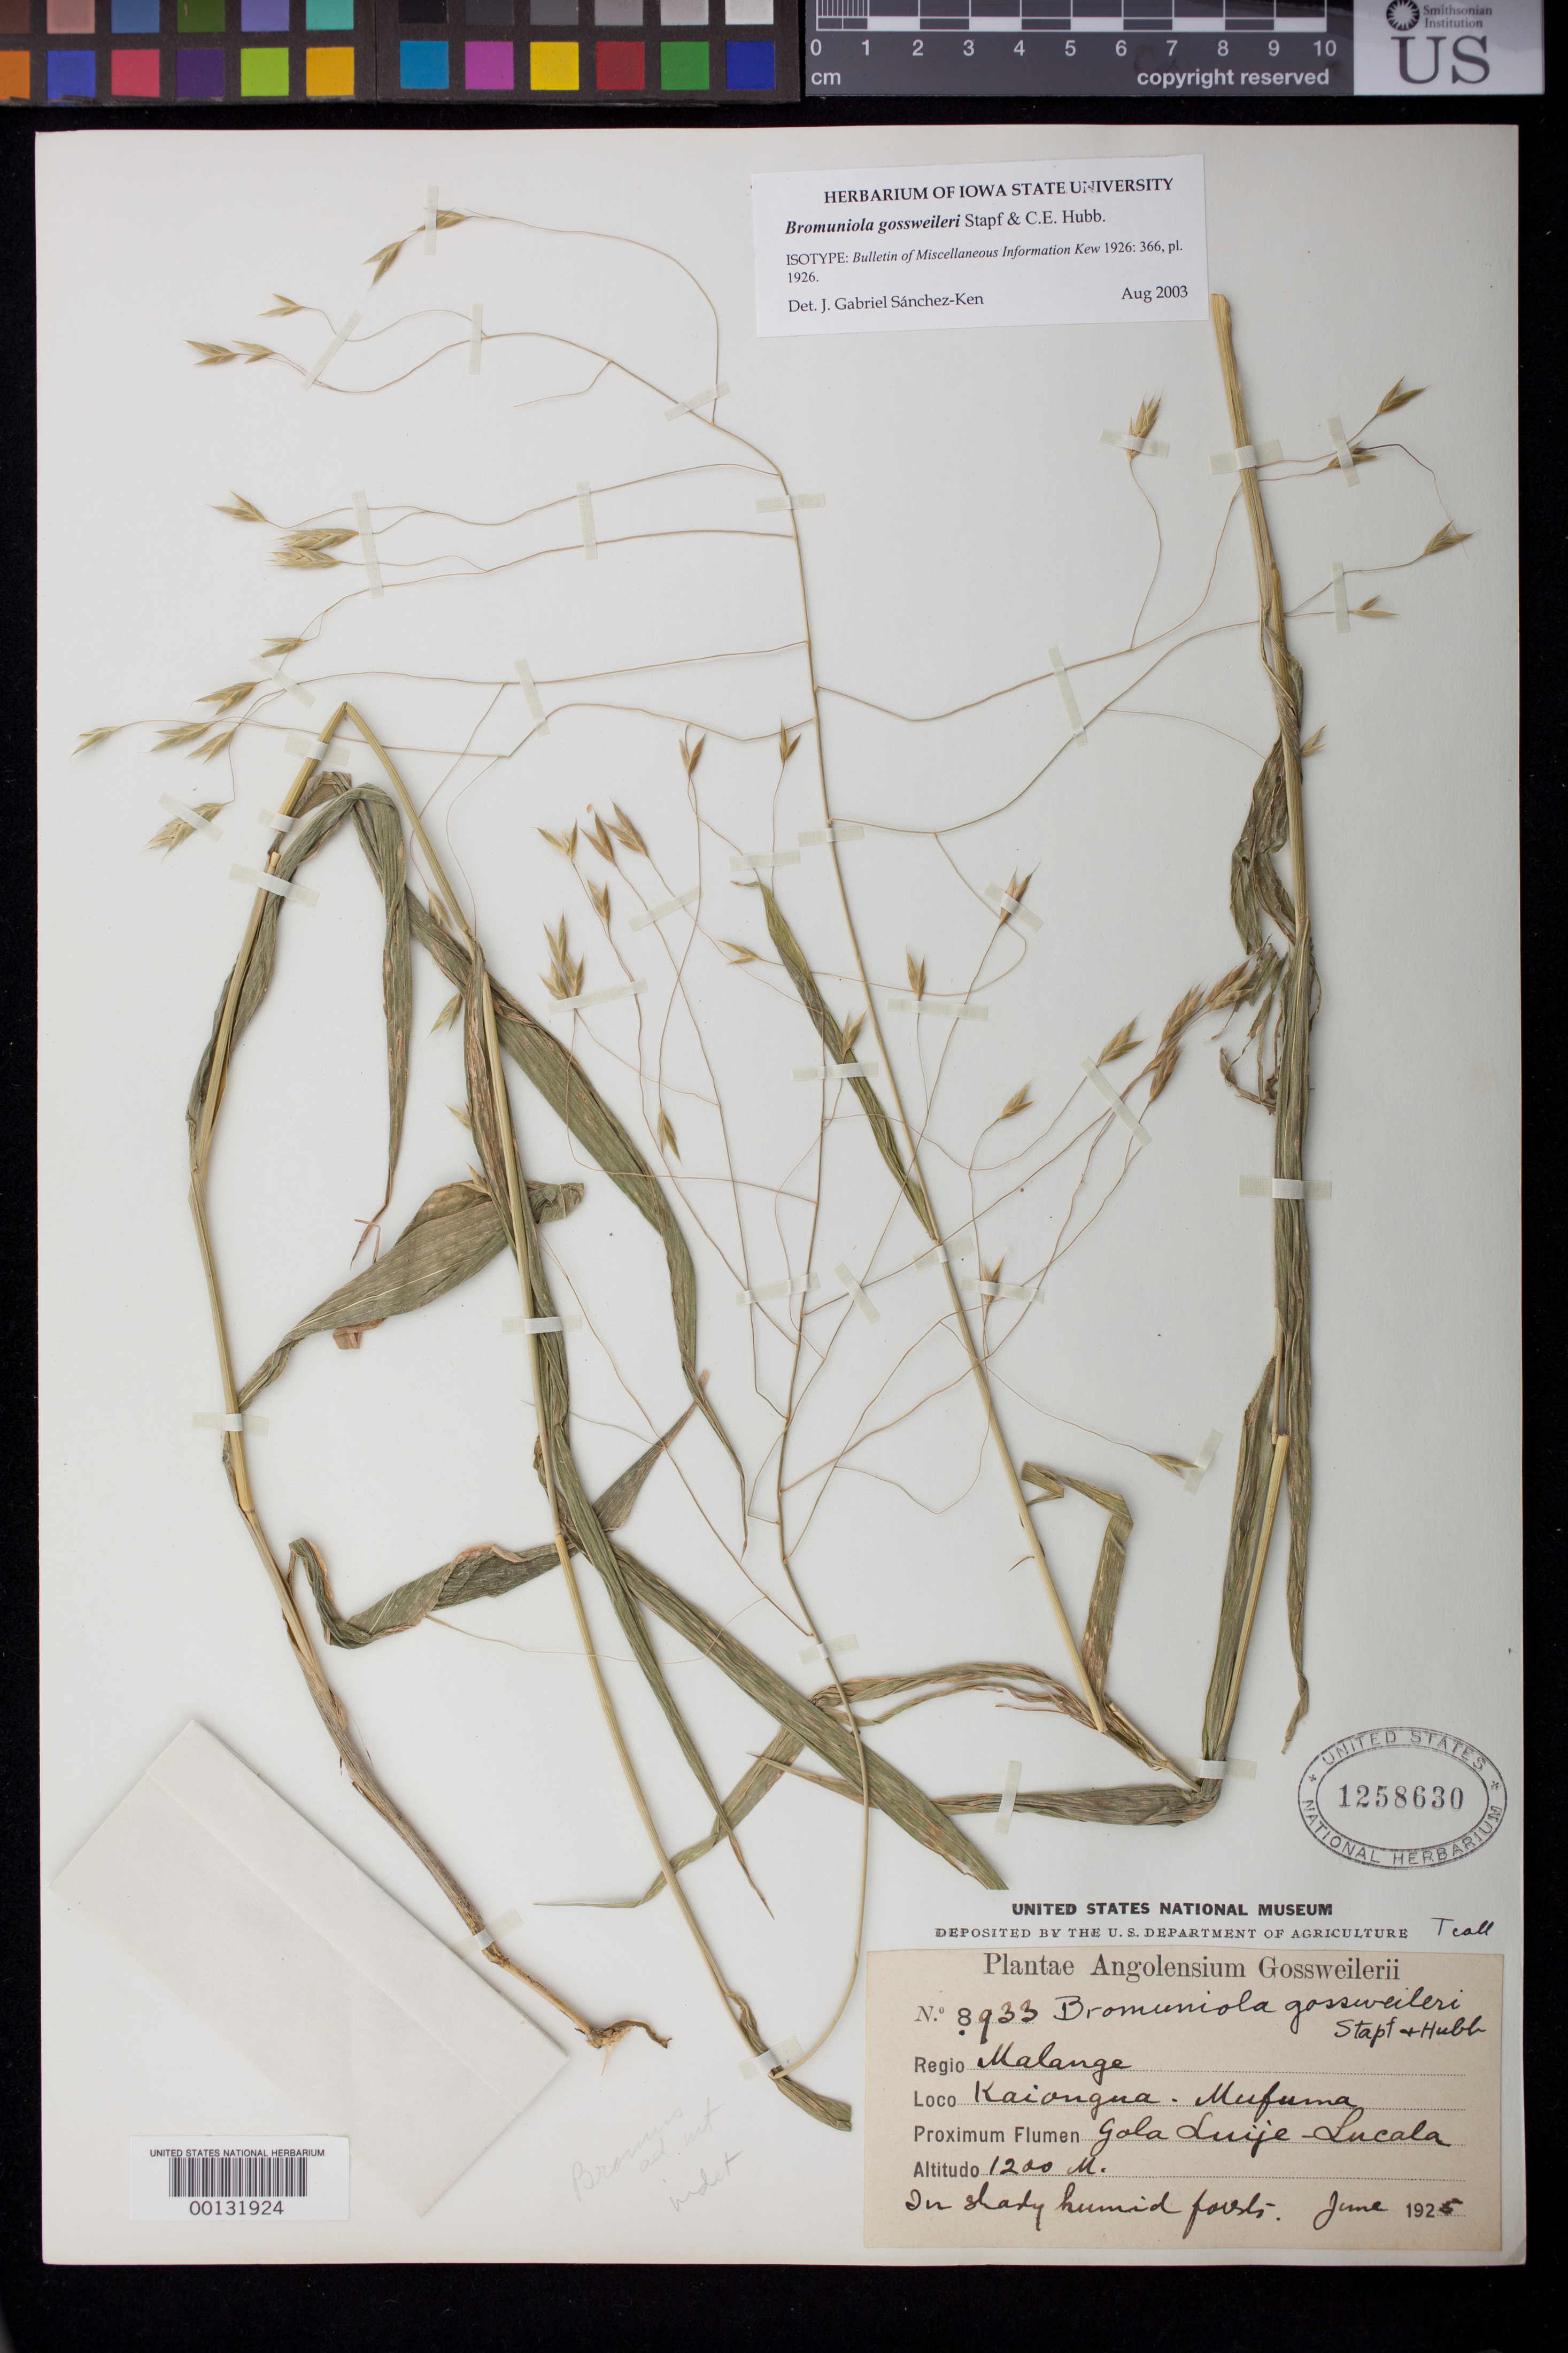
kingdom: Plantae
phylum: Tracheophyta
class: Liliopsida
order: Poales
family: Poaceae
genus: Bromuniola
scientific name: Bromuniola gossweileri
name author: Stapf & C.E. Hubb.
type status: Type Collection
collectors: J. Gossweiler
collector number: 8933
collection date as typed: Jun 1925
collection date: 1925-06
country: Angola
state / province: Malange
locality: North of Malange, between Lukala, Gola and Luije Rivers.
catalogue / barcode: US 1258630